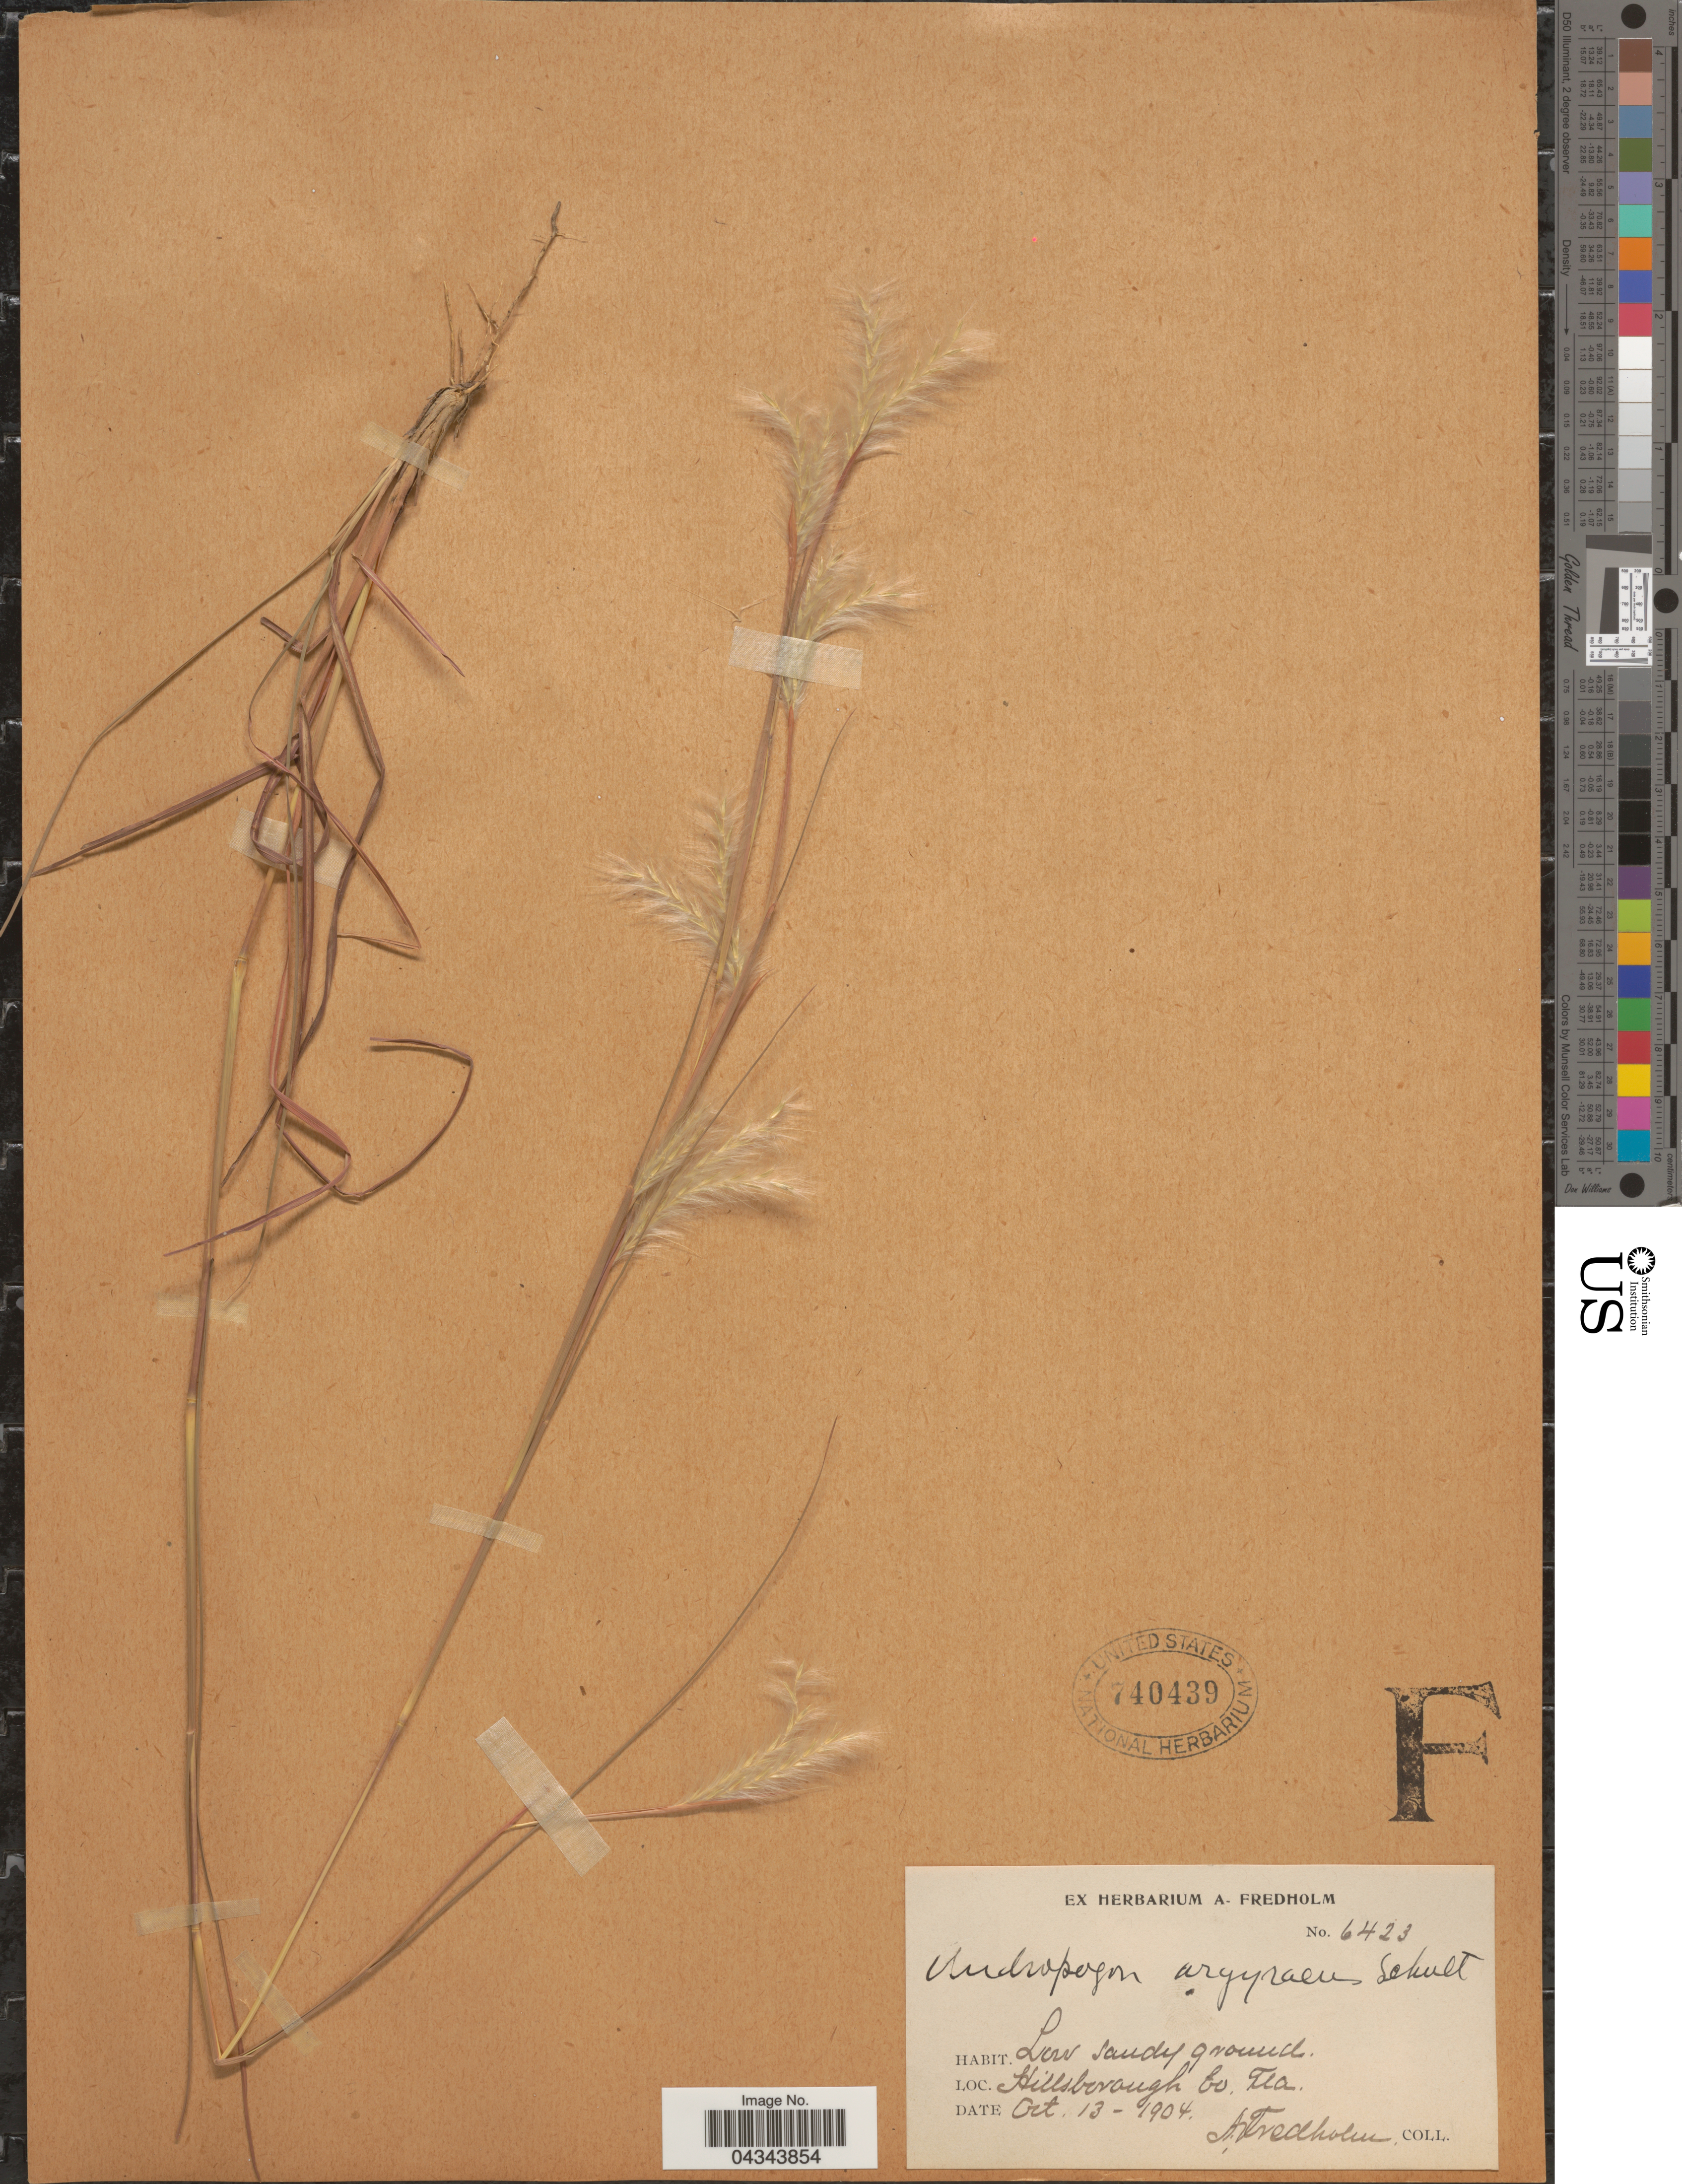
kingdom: Plantae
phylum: Tracheophyta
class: Liliopsida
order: Poales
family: Poaceae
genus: Andropogon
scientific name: Andropogon ternarius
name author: Michx.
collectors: A. Fredholm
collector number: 6423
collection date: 1904-10-13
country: United States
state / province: Florida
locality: Low sandy ground. Hillsborough Co.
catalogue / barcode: US 740439